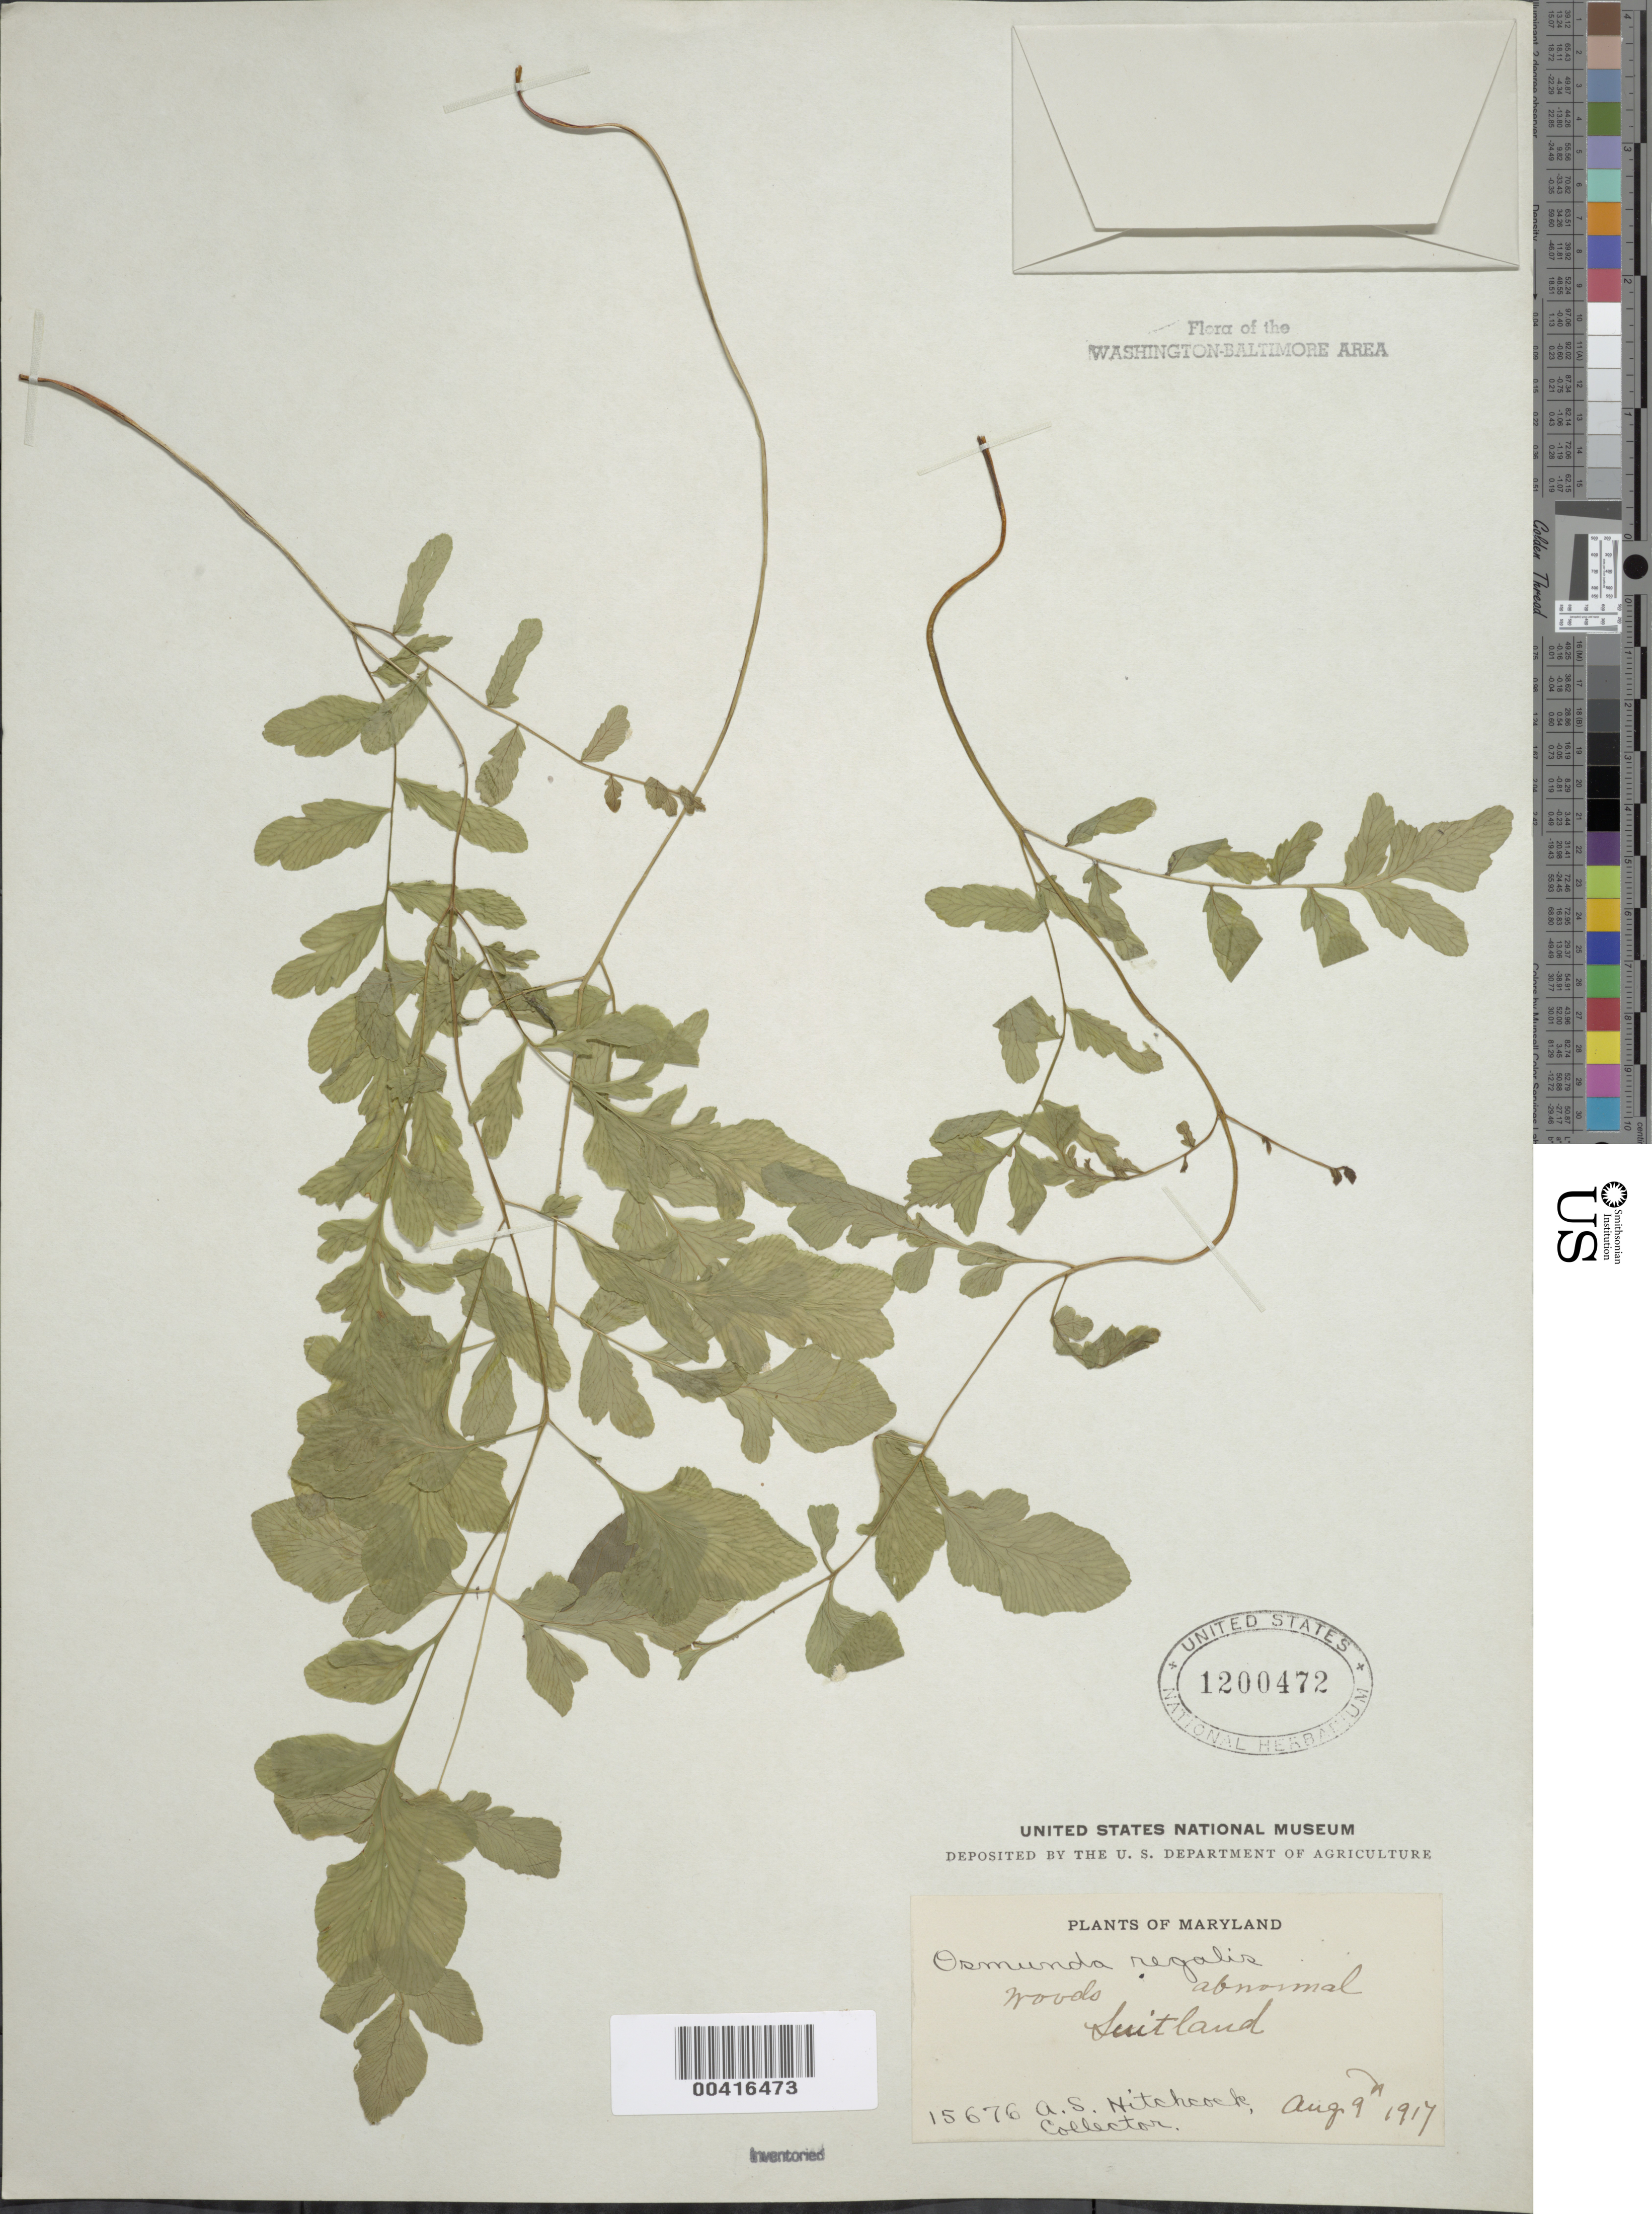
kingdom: Plantae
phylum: Tracheophyta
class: Polypodiopsida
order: Osmundales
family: Osmundaceae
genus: Osmunda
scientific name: Osmunda regalis var. spectabilis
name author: (Willd.) A. Gray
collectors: A. S. Hitchcock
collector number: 15676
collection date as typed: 09 Aug 1917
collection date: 1917-08-09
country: United States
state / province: Maryland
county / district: Prince George's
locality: Suitland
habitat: Woods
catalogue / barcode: US 1200472